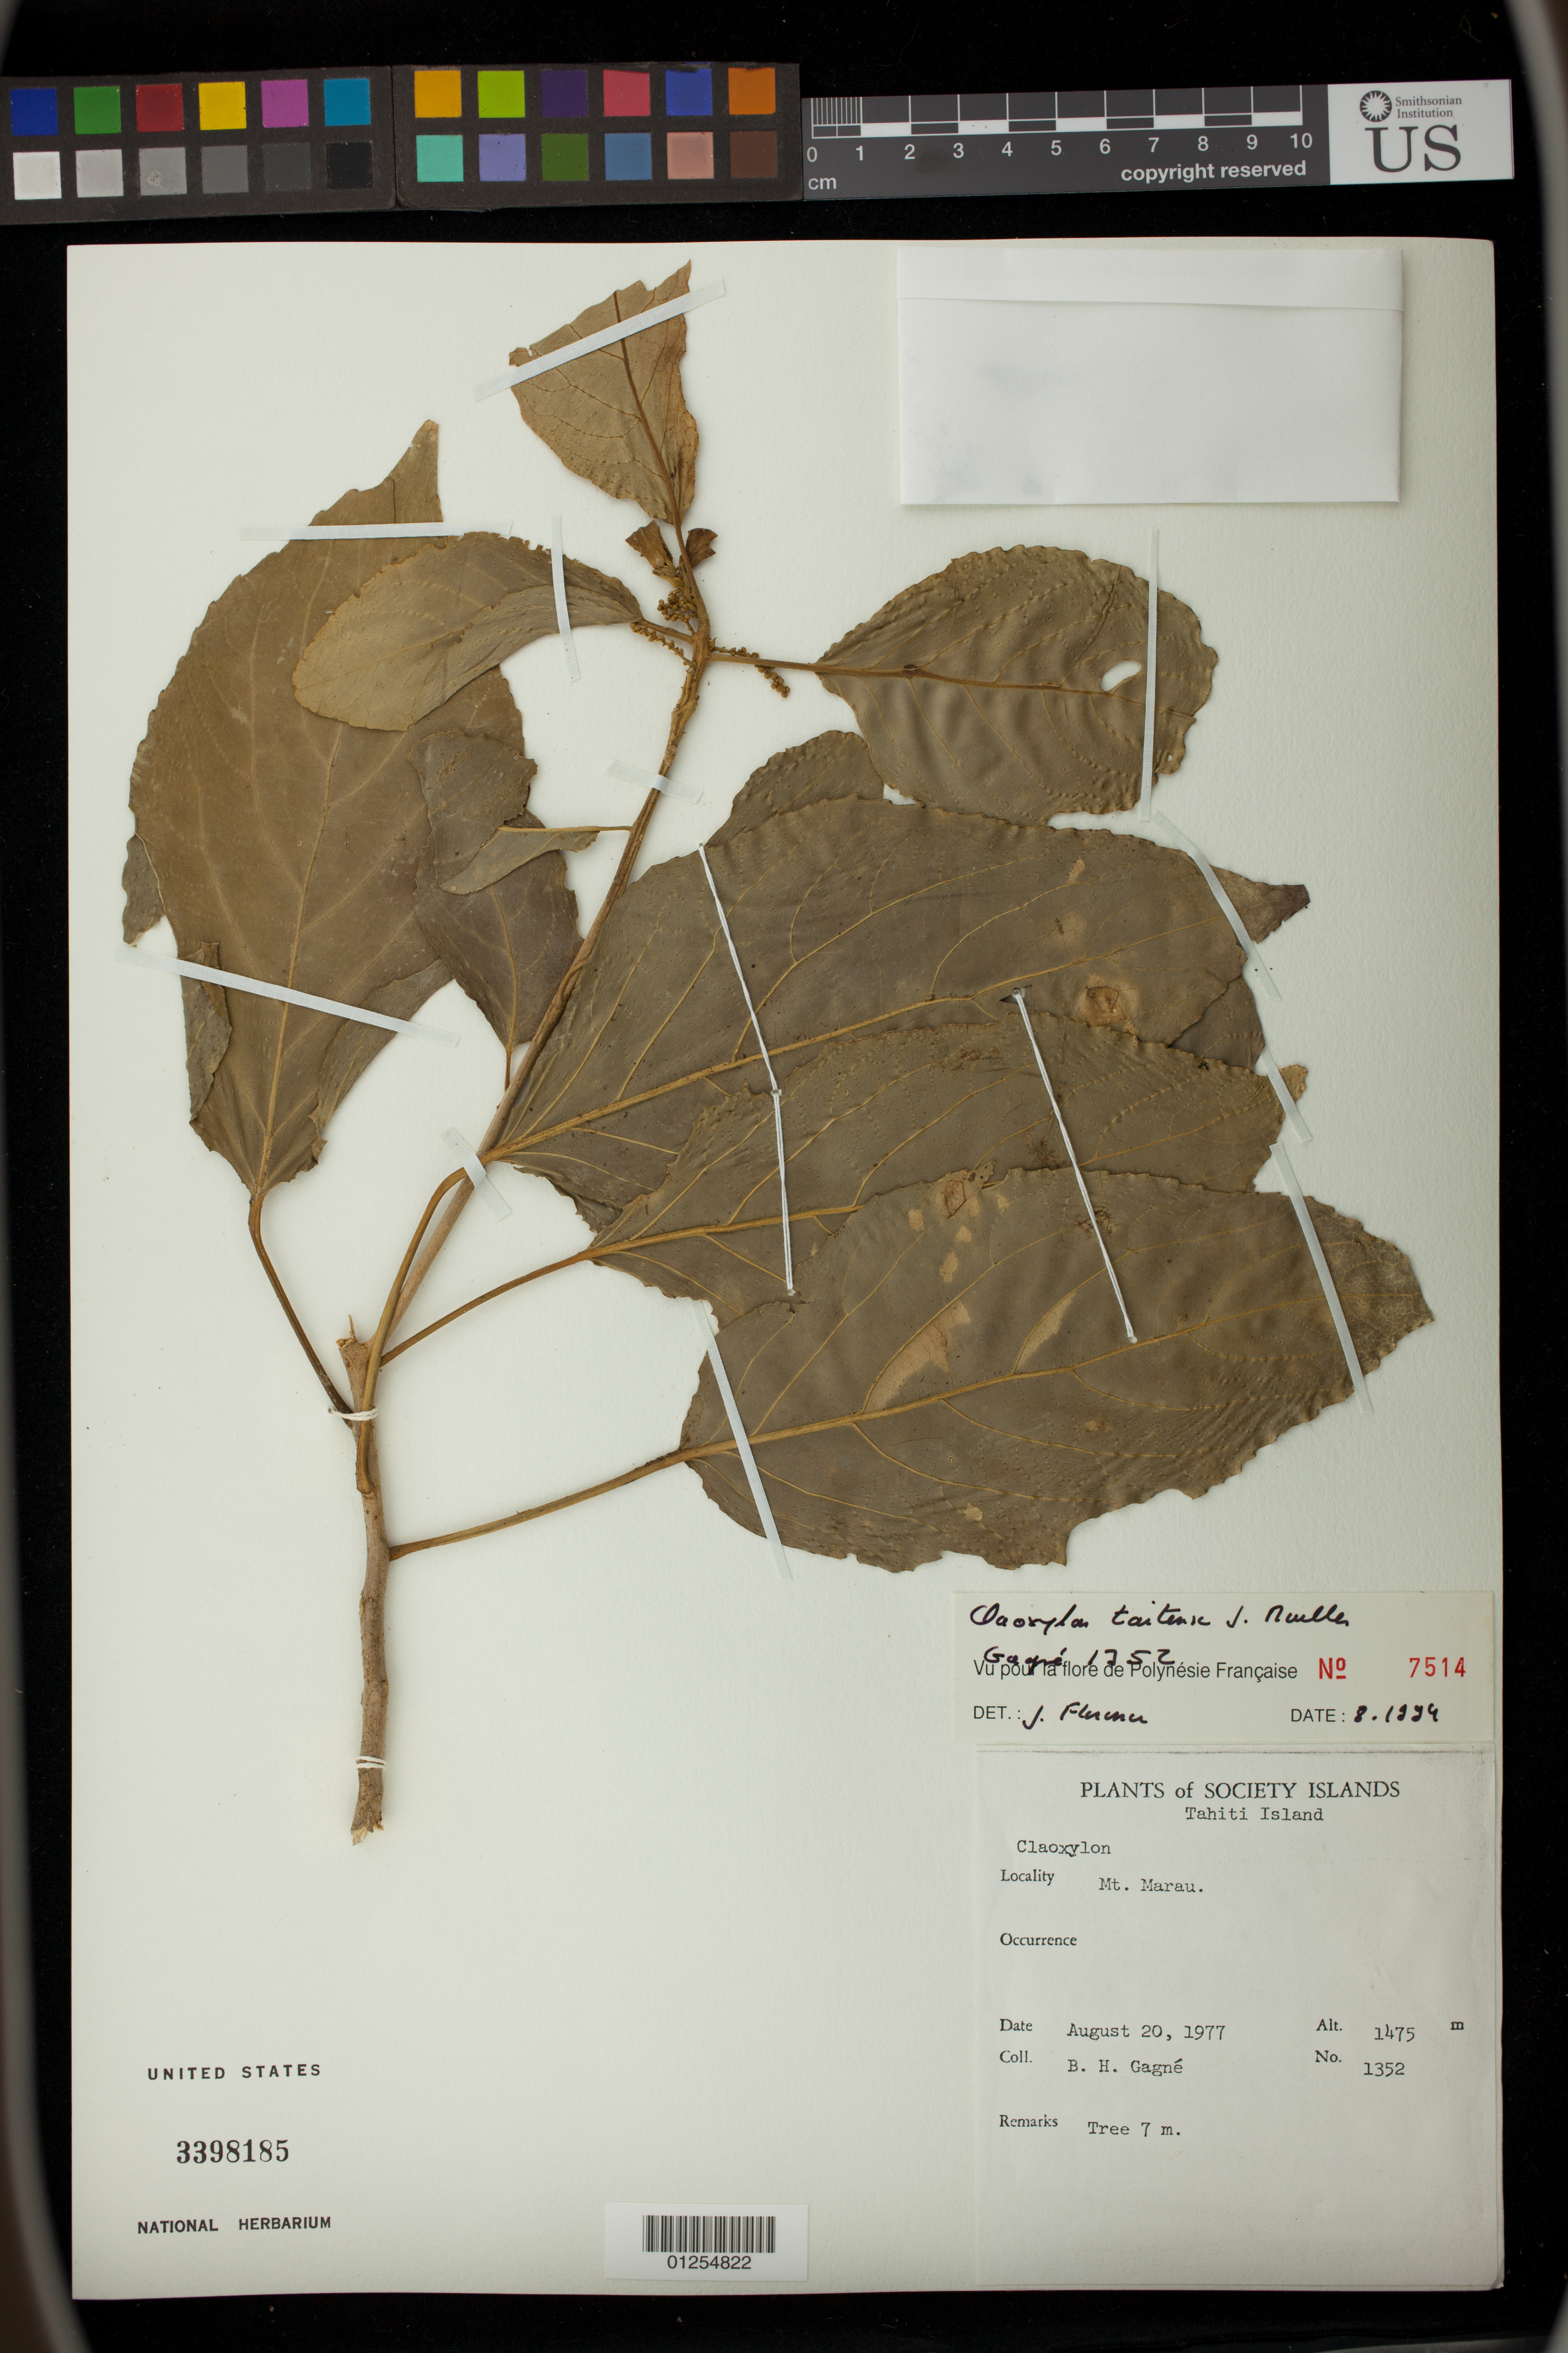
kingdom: Plantae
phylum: Tracheophyta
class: Magnoliopsida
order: Malpighiales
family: Euphorbiaceae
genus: Claoxylon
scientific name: Claoxylon taitense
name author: Müll. Arg.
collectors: B. H. Gagné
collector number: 1352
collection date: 1977-08-20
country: French Polynesia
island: Tahiti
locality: Mt. Marau, Tahiti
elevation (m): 1475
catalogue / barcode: US 3398185